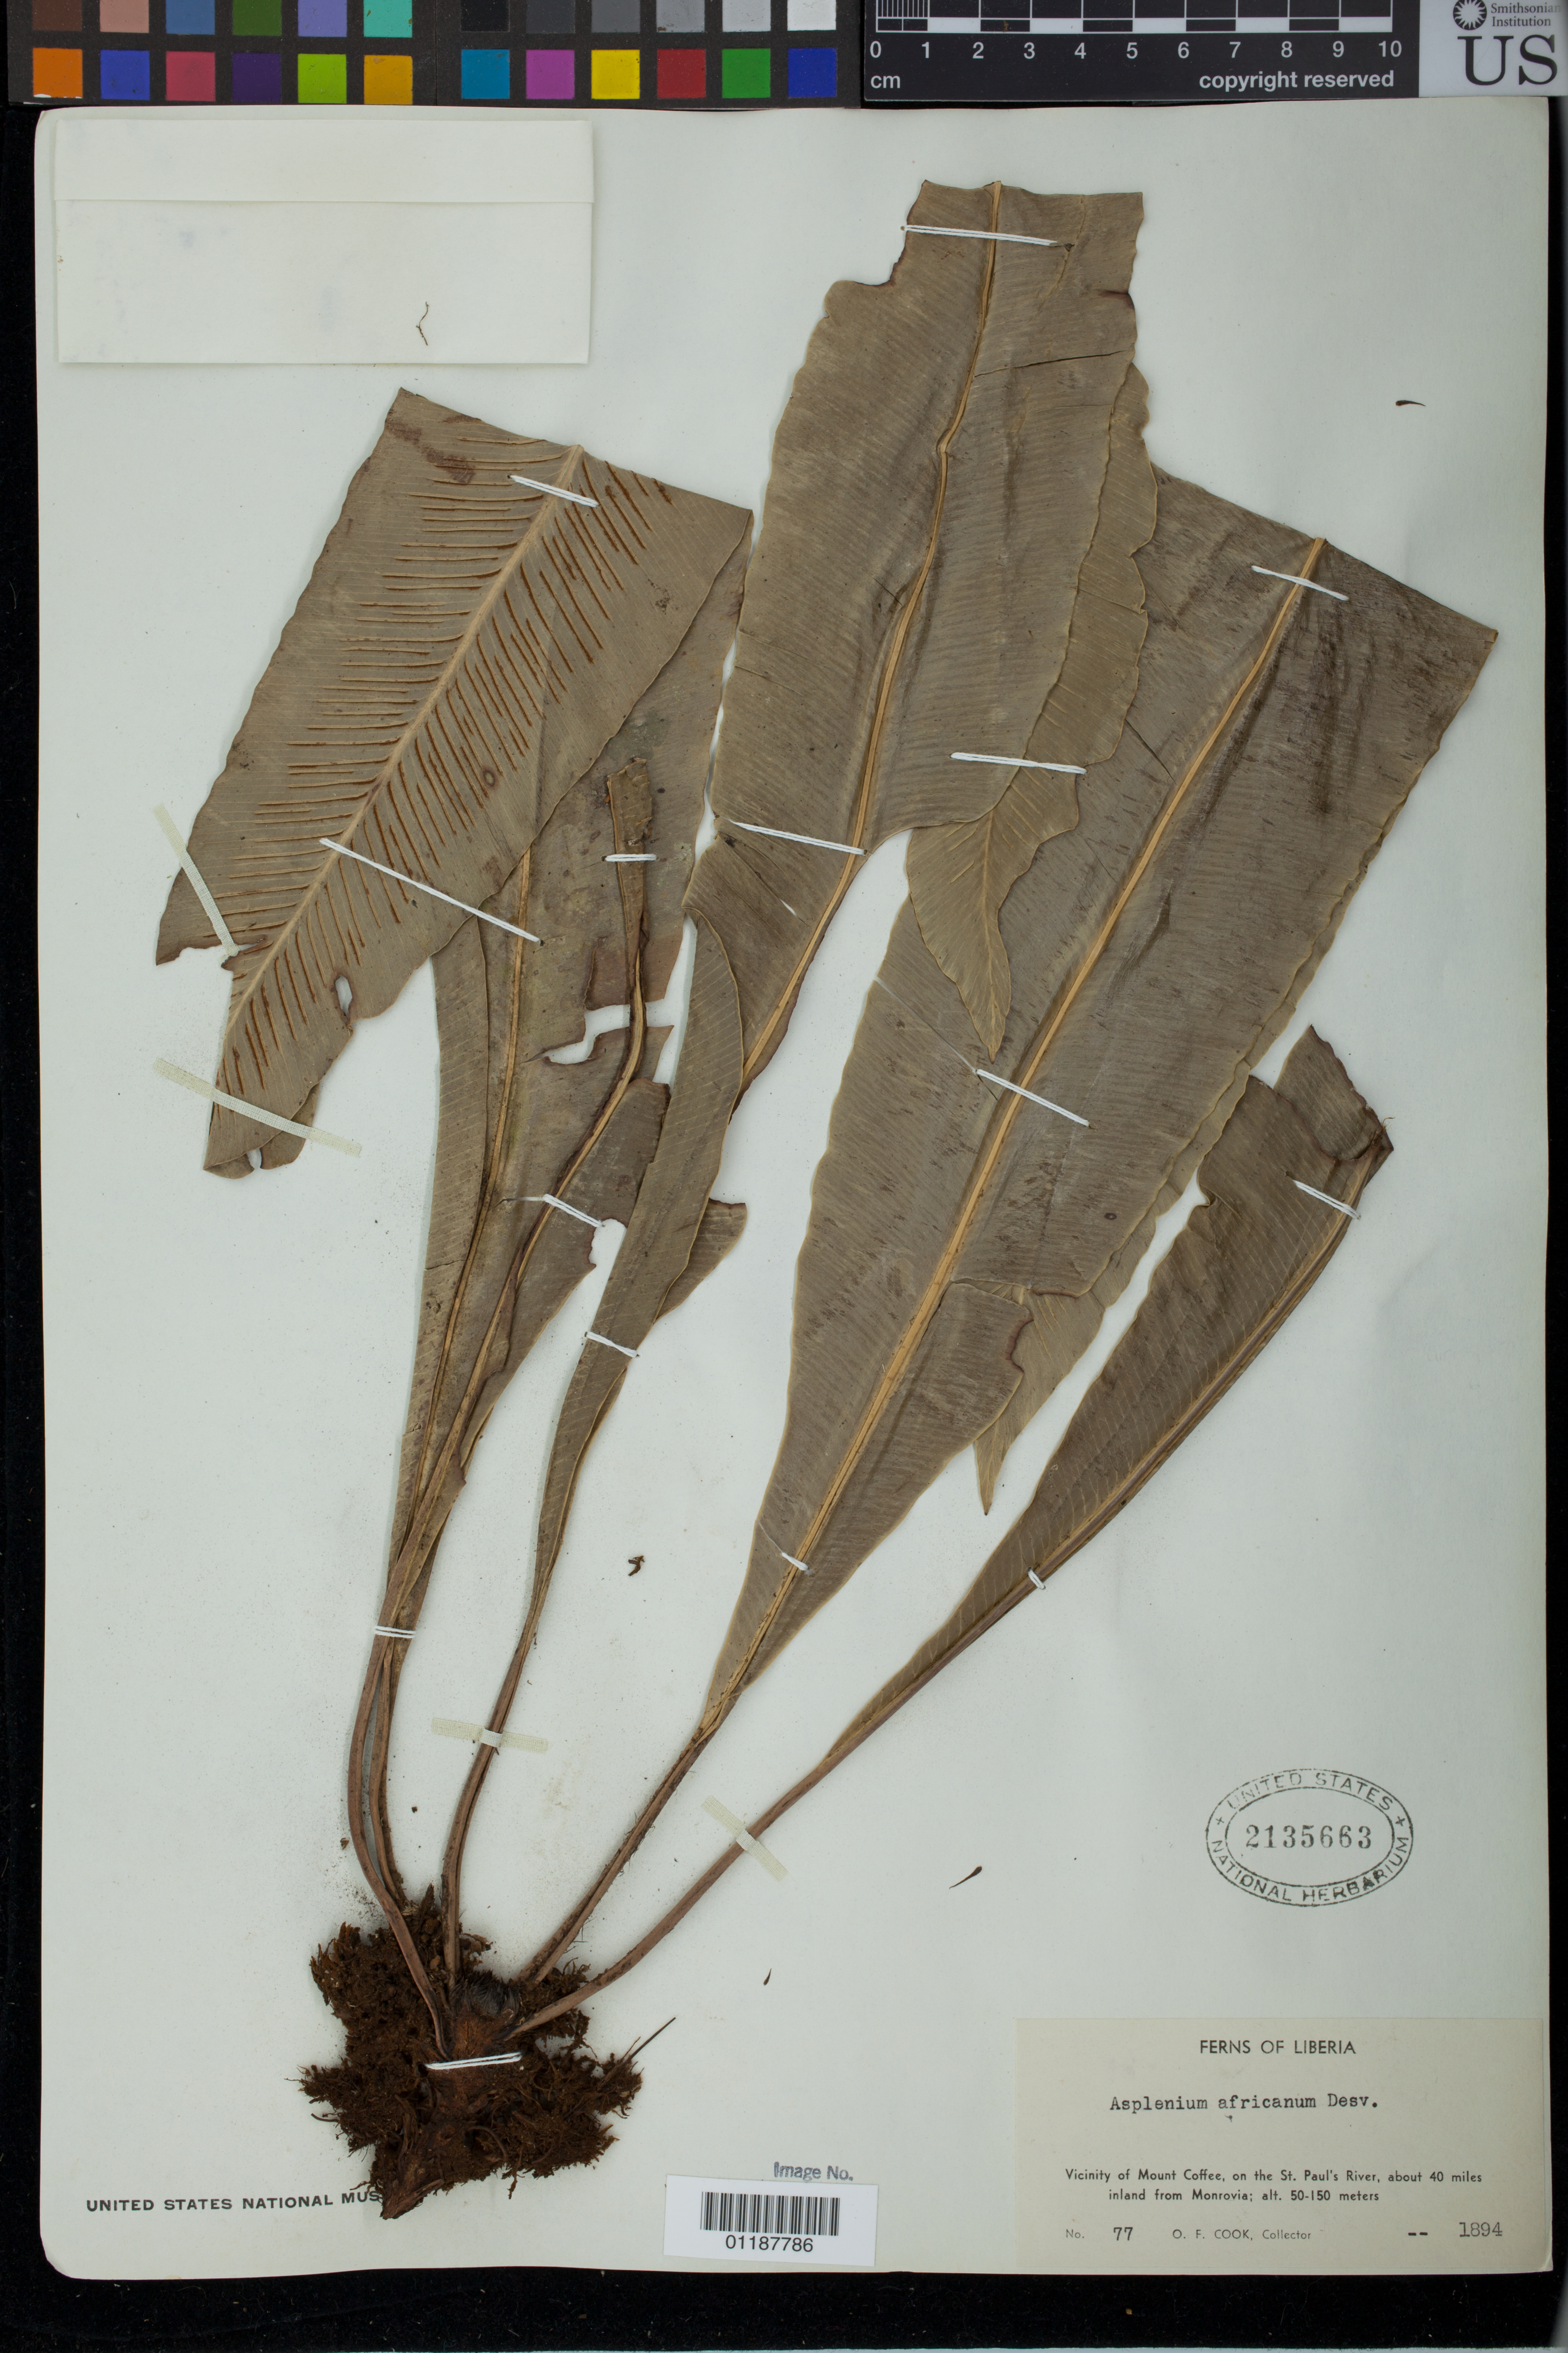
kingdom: Plantae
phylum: Tracheophyta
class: Polypodiopsida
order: Polypodiales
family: Aspleniaceae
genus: Asplenium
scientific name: Asplenium africanum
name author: Desv.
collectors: O. F. Cook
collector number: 77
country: Liberia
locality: Vicinity of Mount Coffee, on the St. Paul's River, about 40 mi. inland from Monrovia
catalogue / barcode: US 2135663